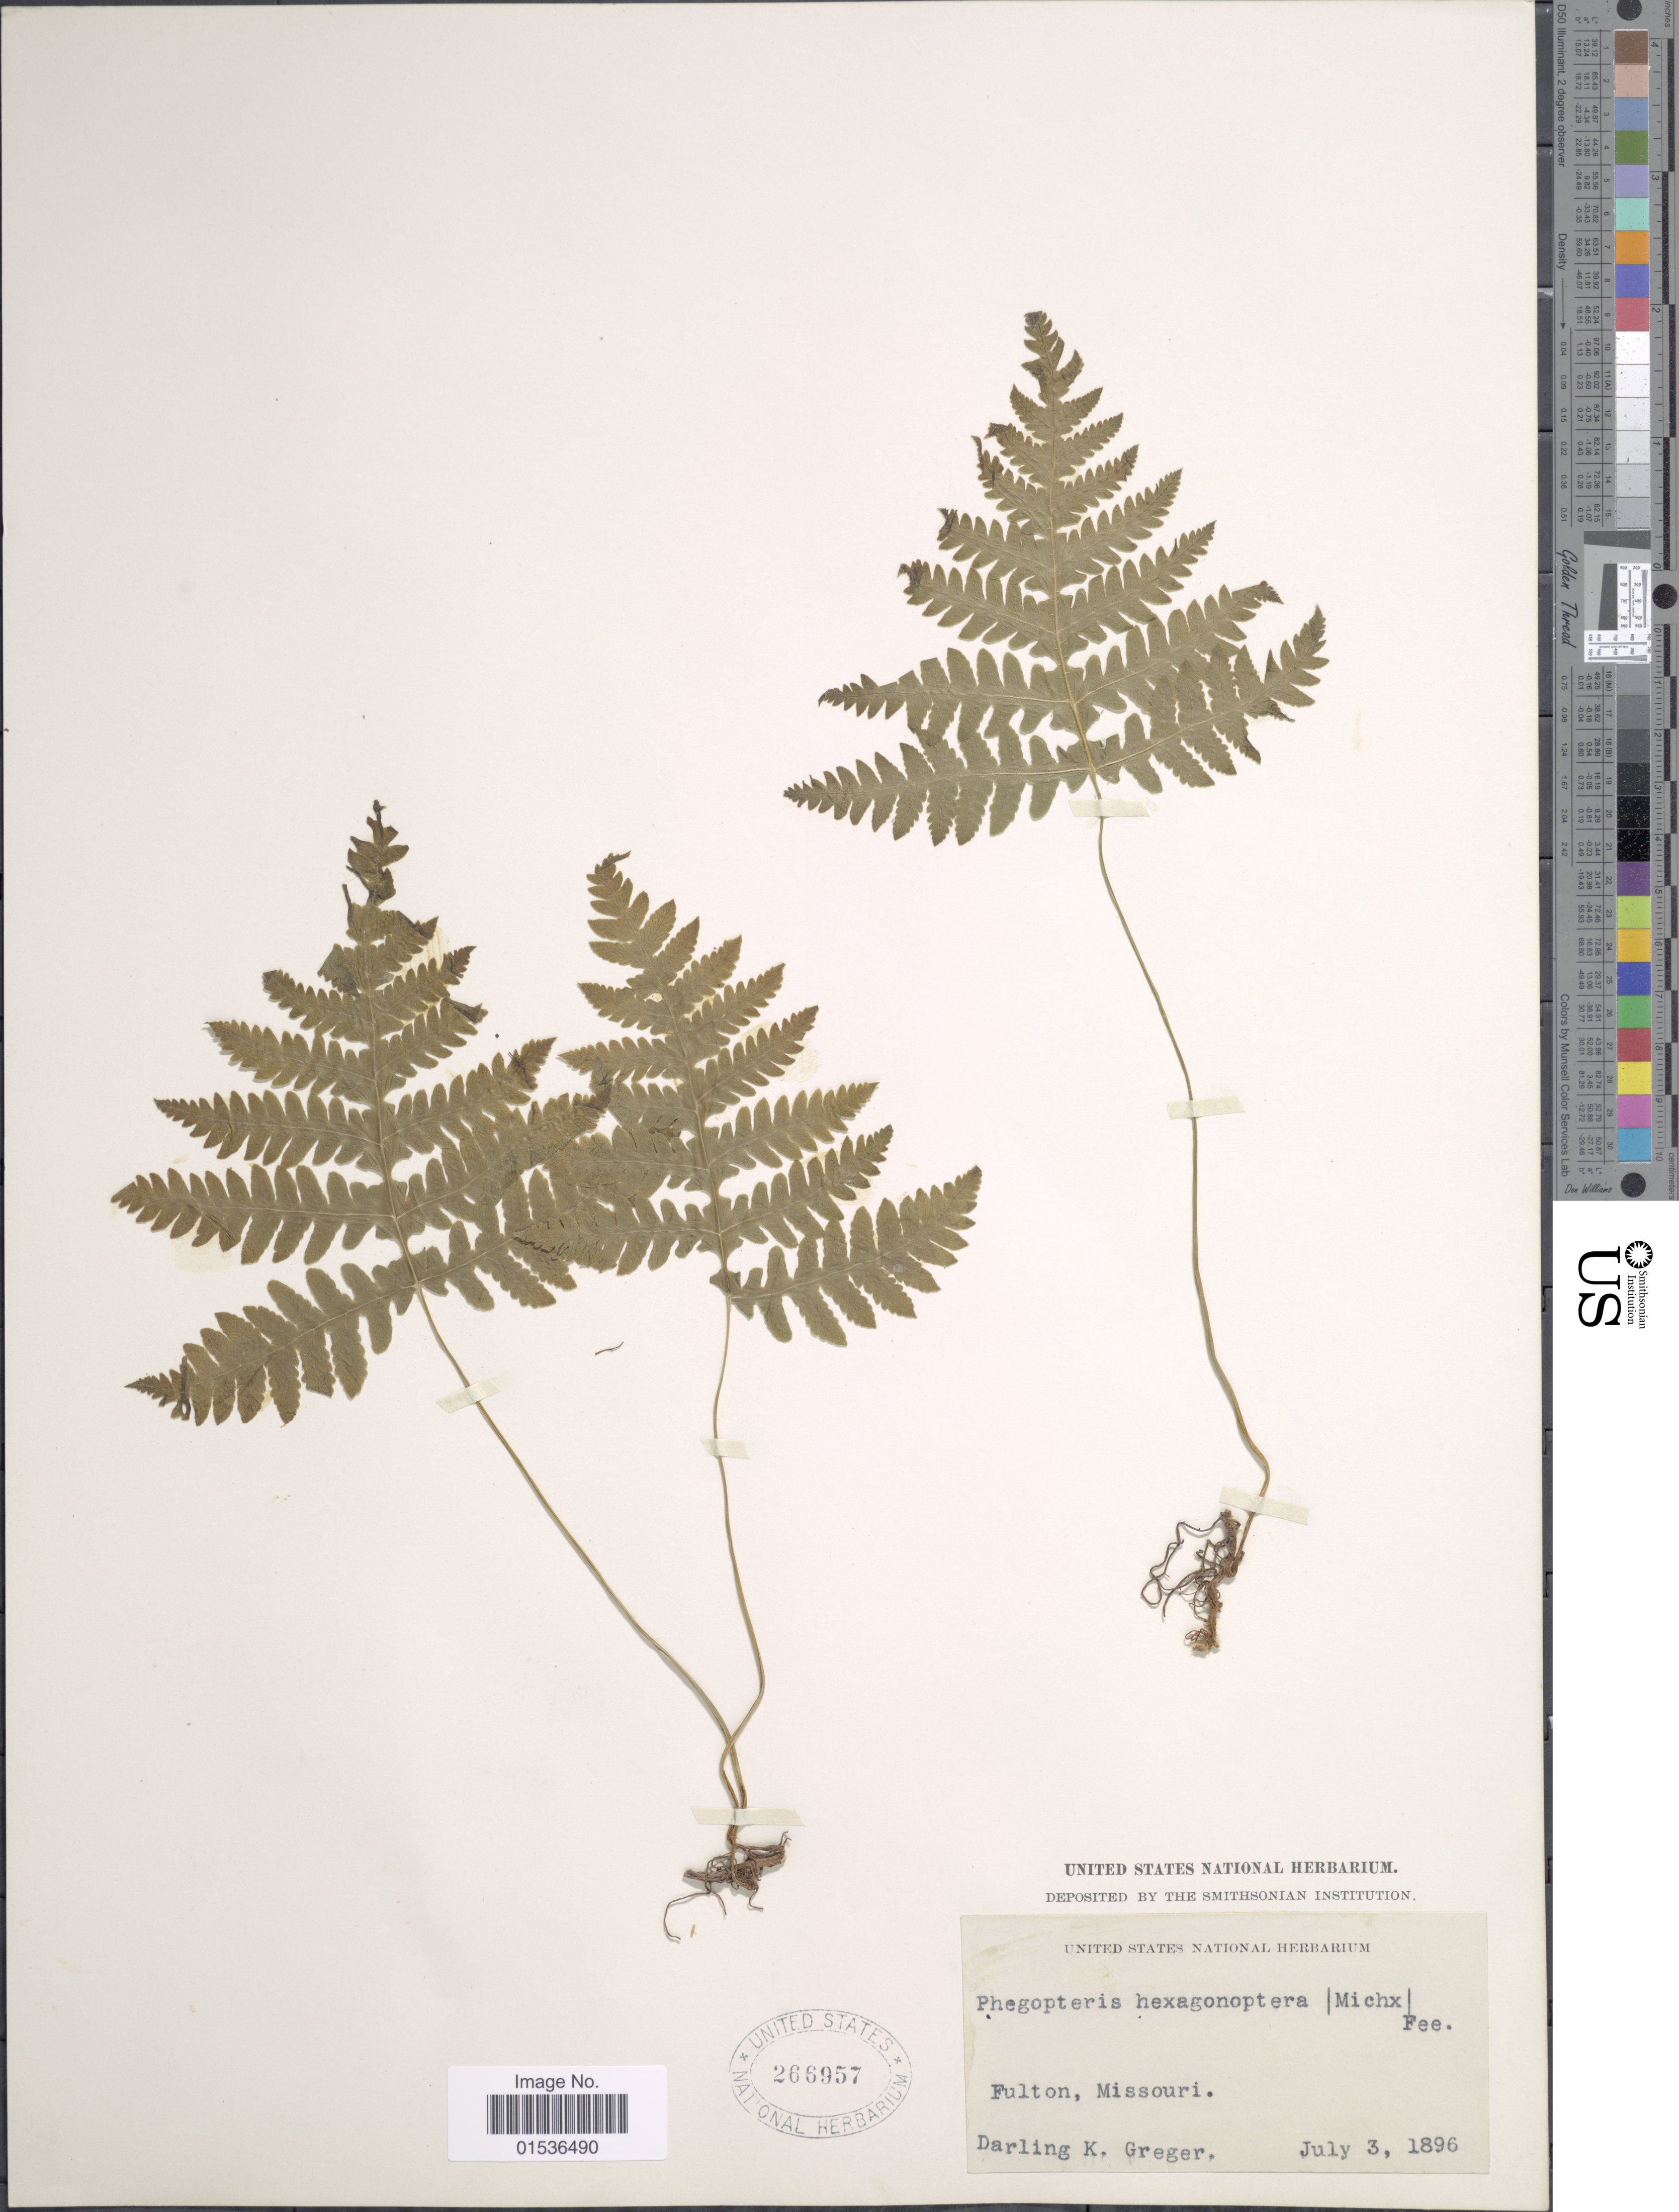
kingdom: Plantae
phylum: Tracheophyta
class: Polypodiopsida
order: Polypodiales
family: Thelypteridaceae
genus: Phegopteris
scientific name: Phegopteris hexagonoptera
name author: (Michx.) Fée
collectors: D. Greger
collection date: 1896-07-03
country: United States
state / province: Missouri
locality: Fulton, Missouri.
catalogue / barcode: US 266957